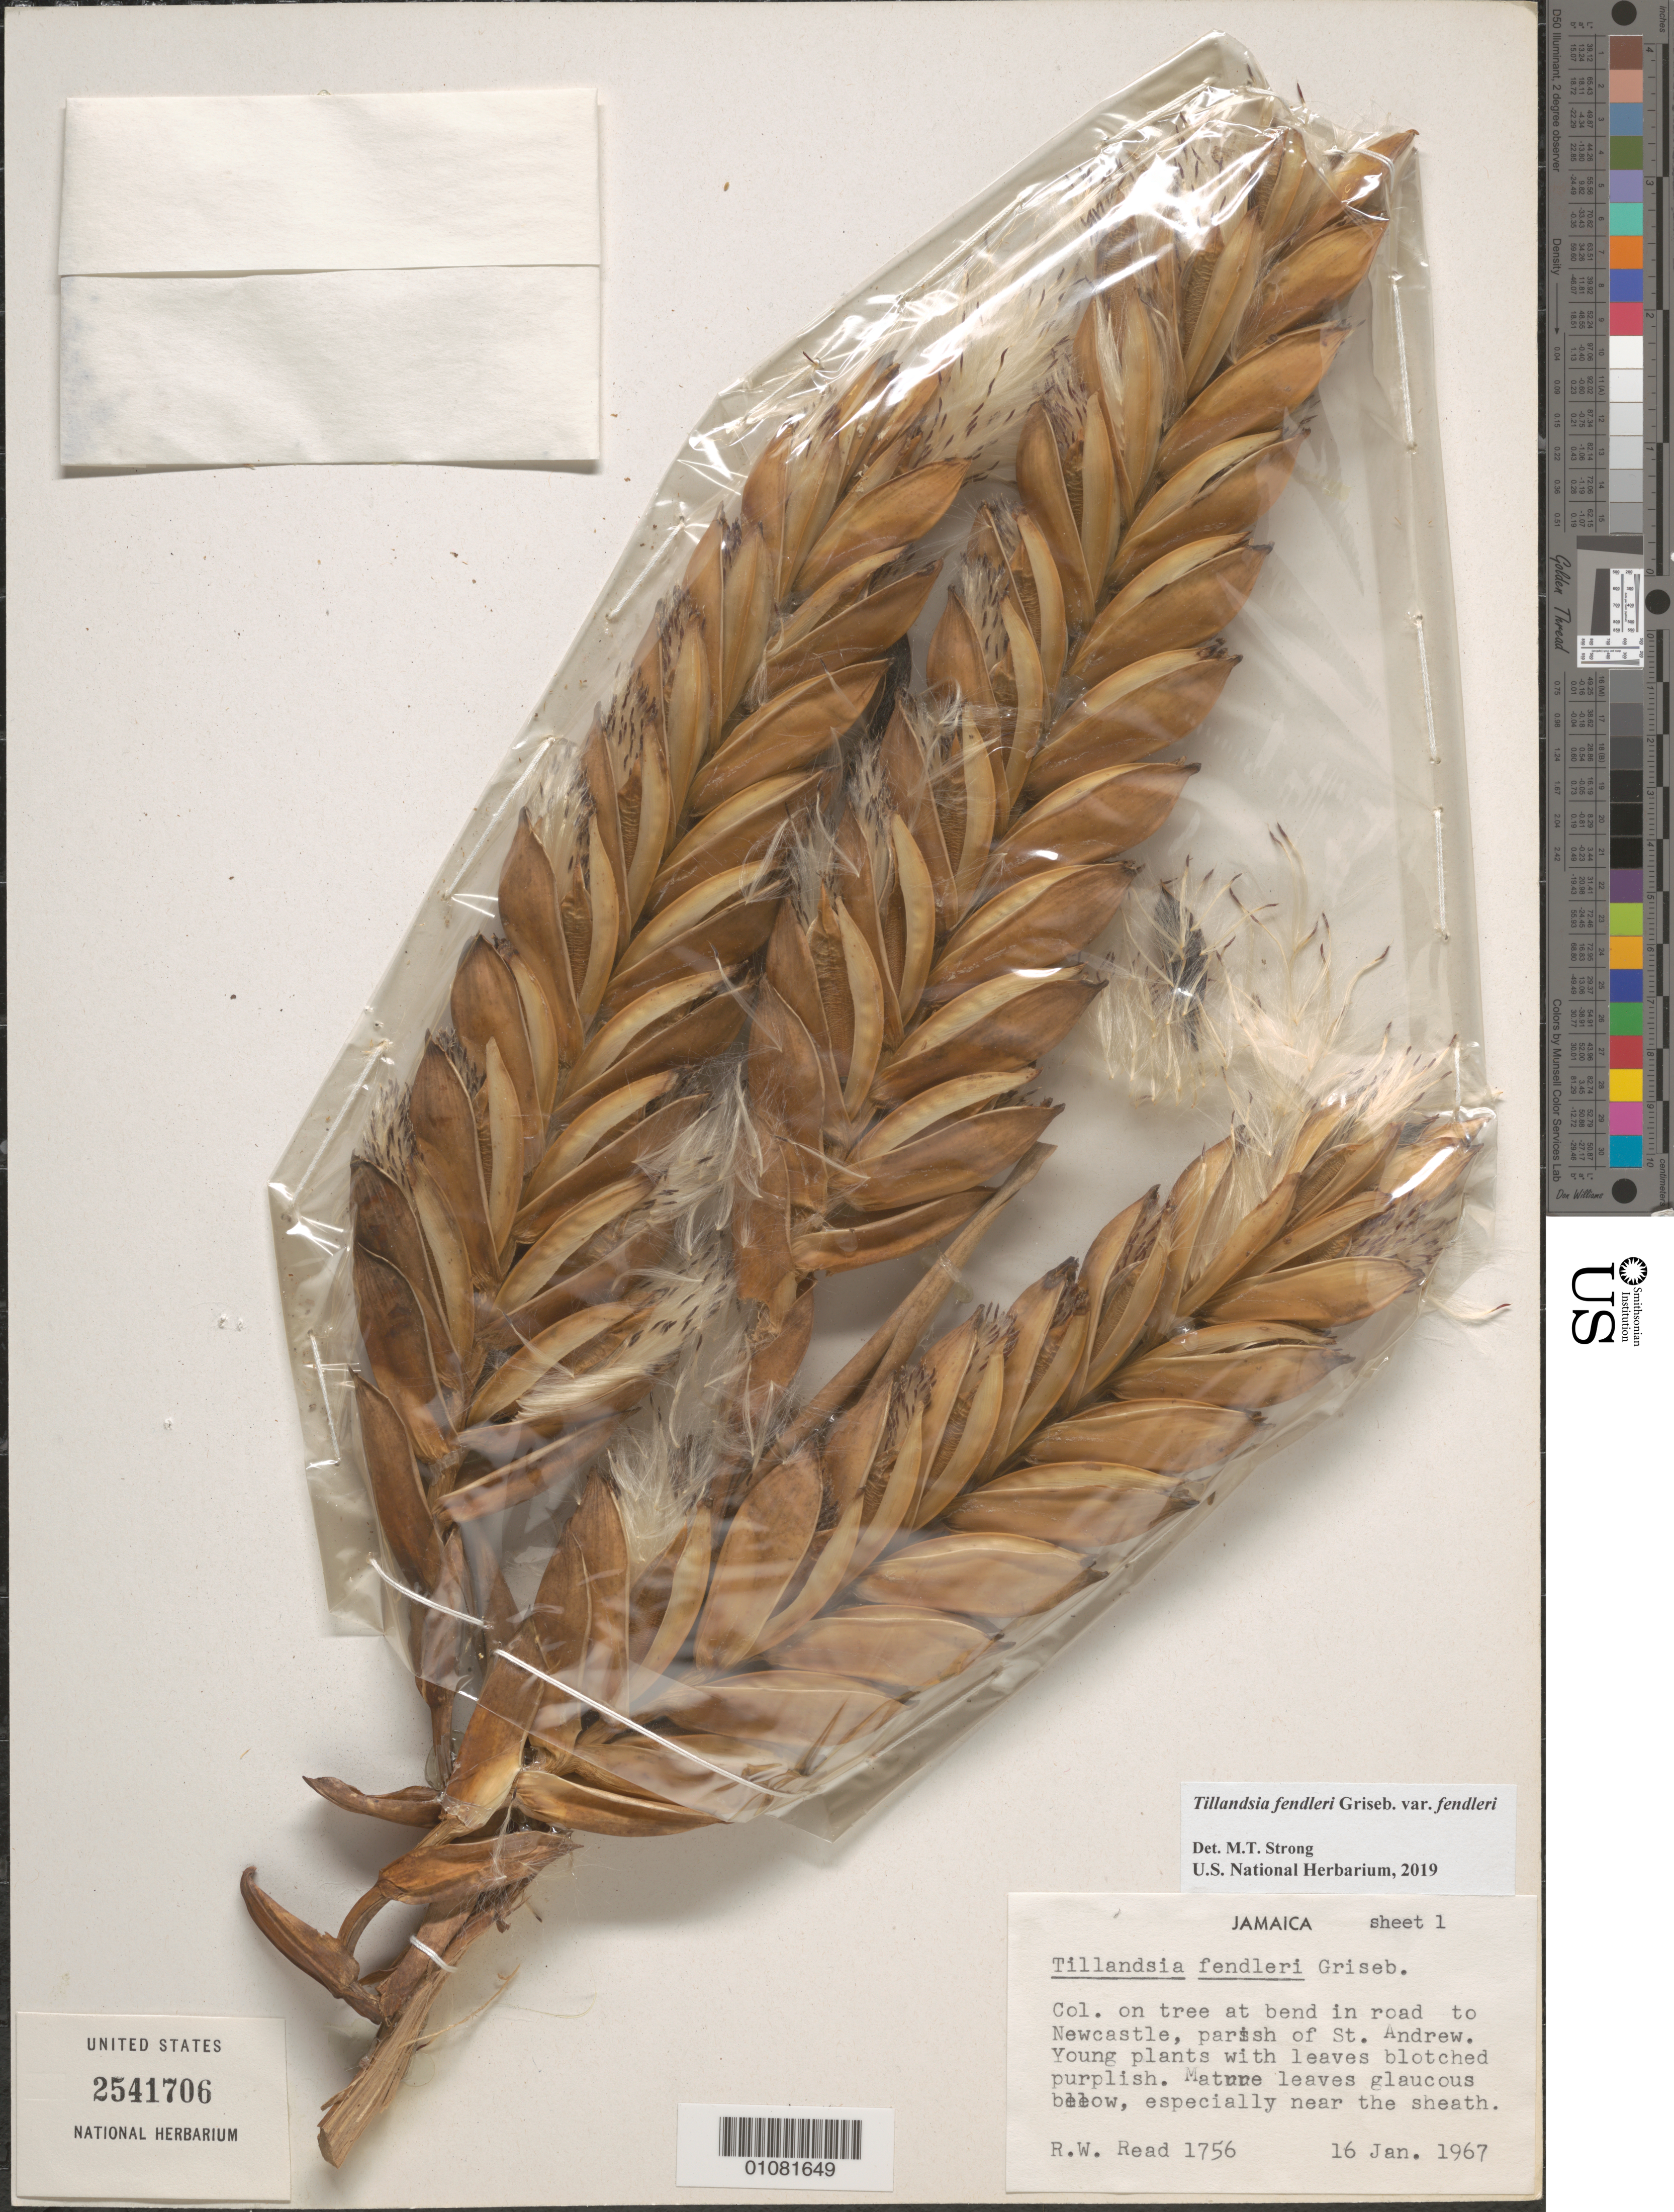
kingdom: Plantae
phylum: Tracheophyta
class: Liliopsida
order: Poales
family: Bromeliaceae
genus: Tillandsia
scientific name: Tillandsia fendleri var. fendleri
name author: Griseb.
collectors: R. W. Read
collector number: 1756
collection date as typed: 16 Jan 1967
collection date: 1967-01-16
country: Jamaica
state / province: Saint Andrew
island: Jamaica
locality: Road to Newcastle.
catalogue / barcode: US 2541706